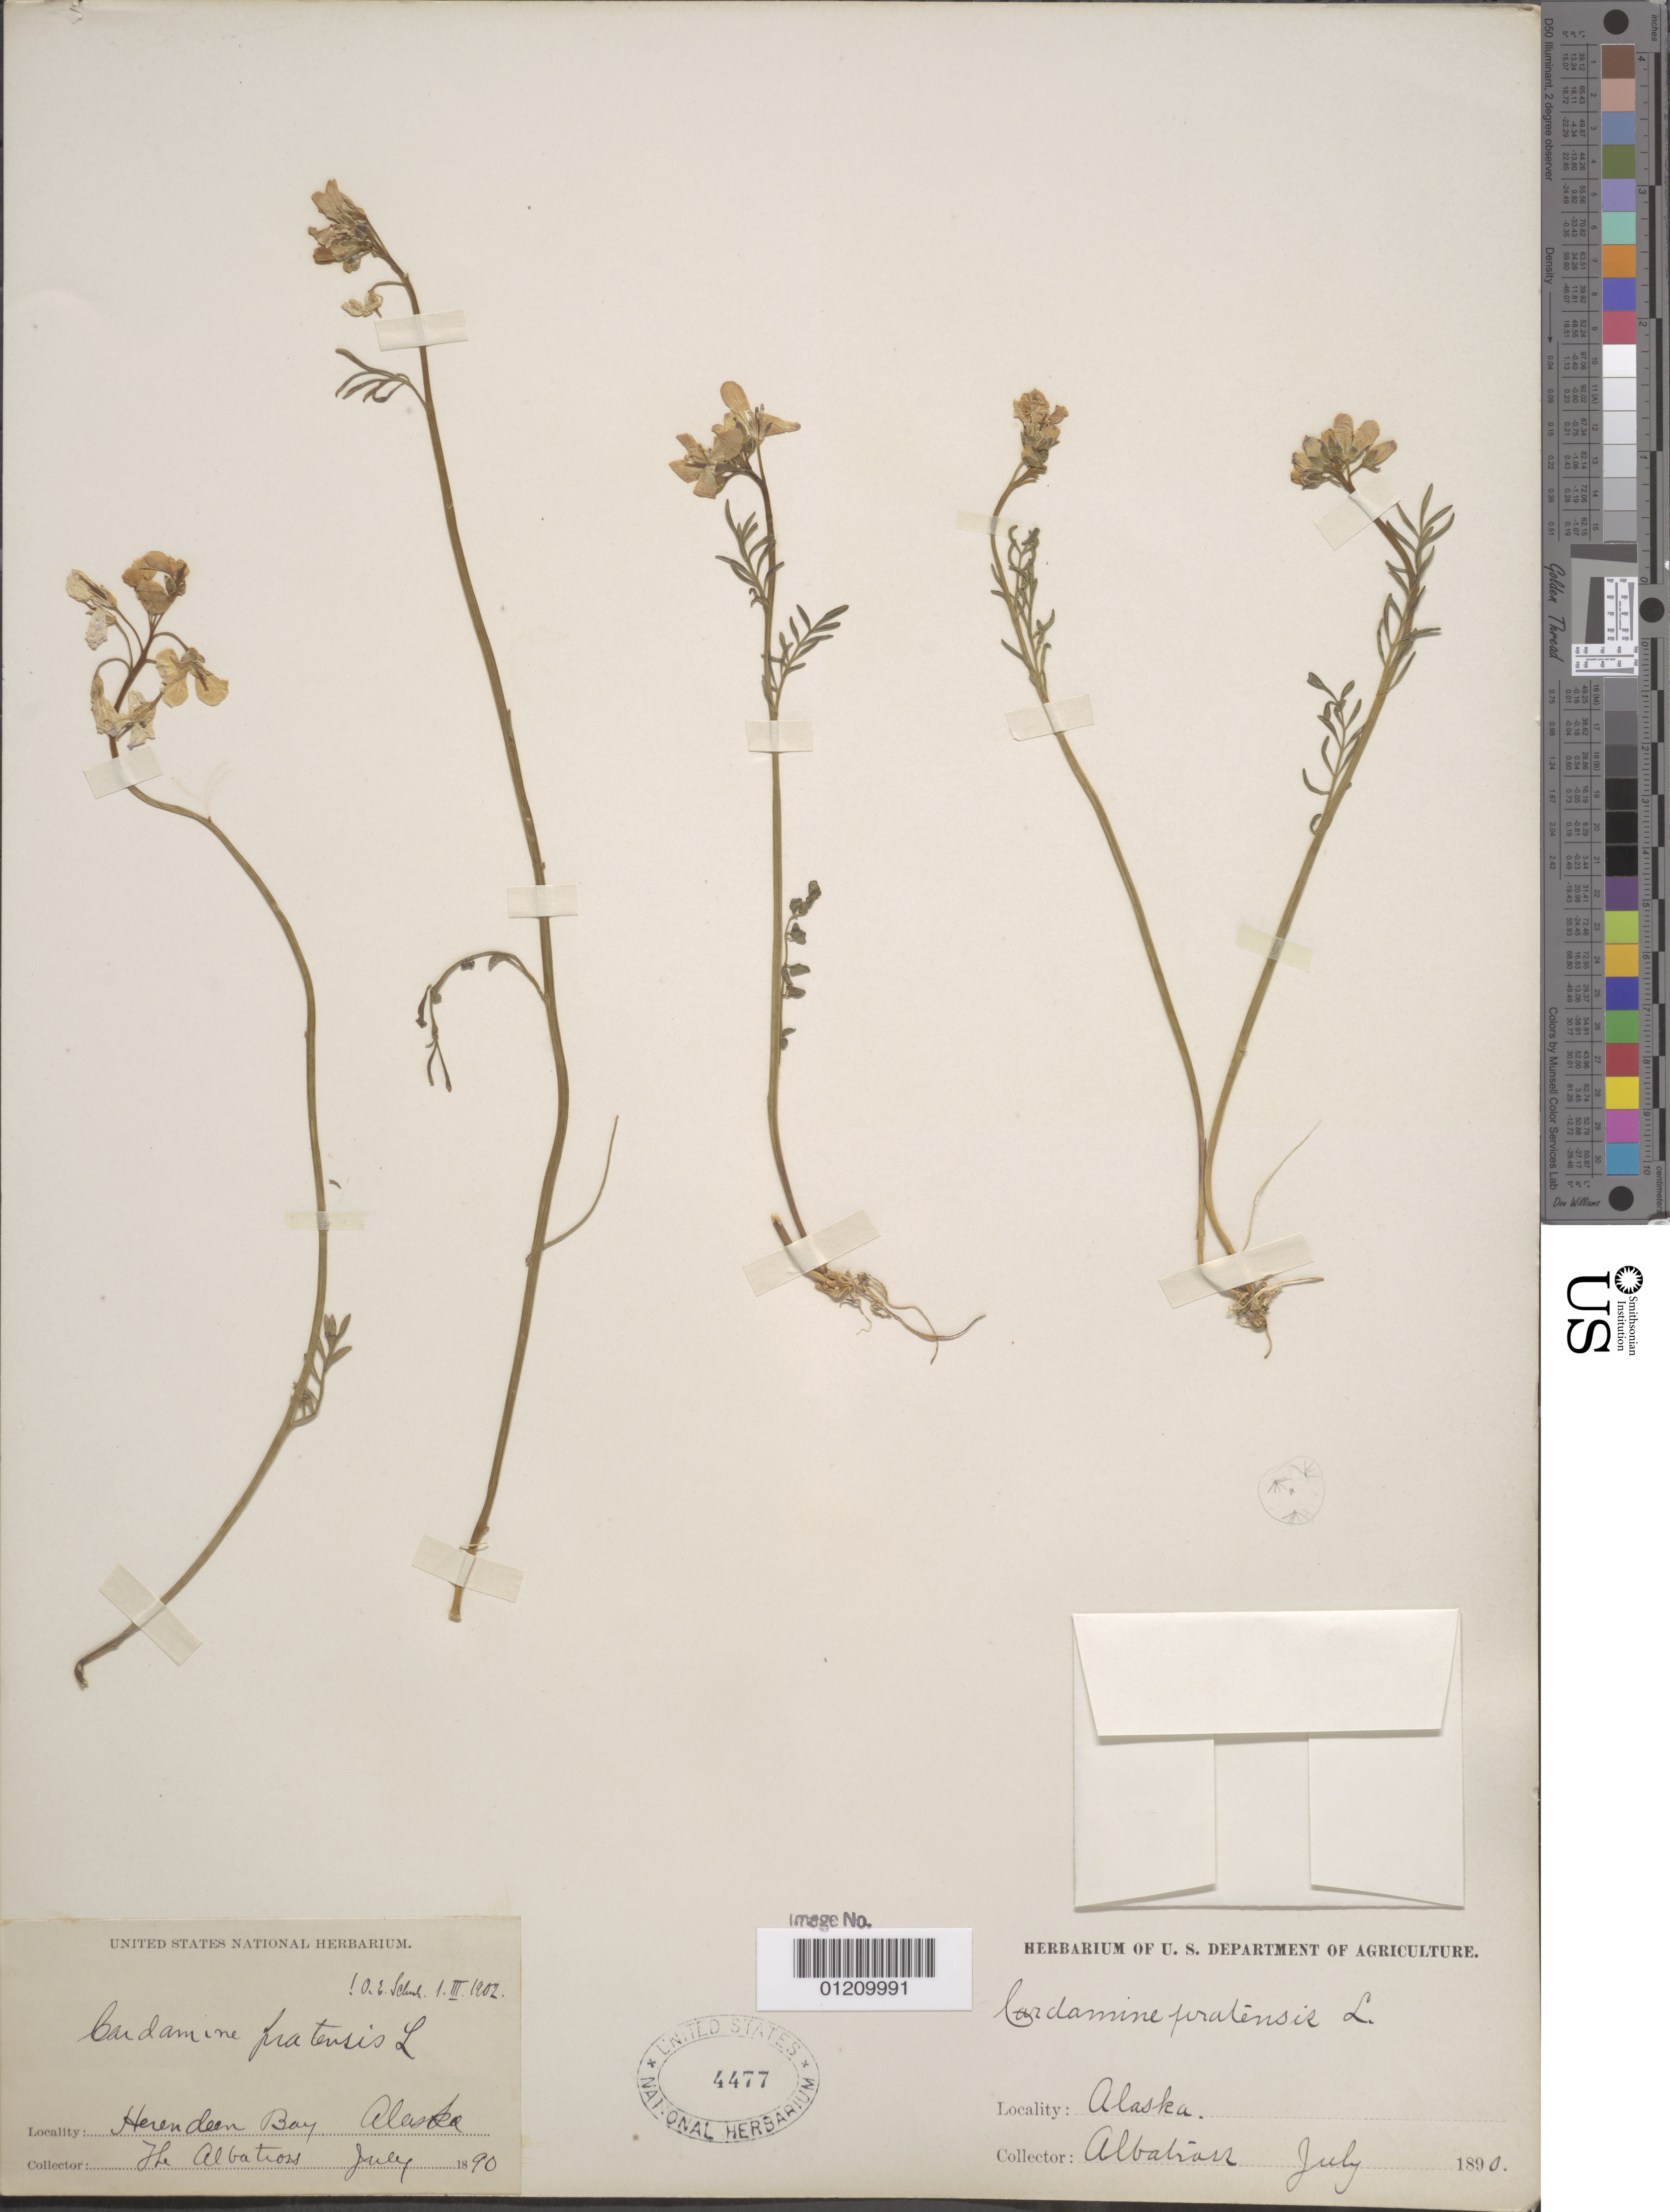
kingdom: Plantae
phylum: Tracheophyta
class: Magnoliopsida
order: Brassicales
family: Brassicaceae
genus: Cardamine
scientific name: Cardamine pratensis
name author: L.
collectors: "The Albatross"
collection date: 1890-07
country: United States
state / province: Alaska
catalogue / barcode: US 4477